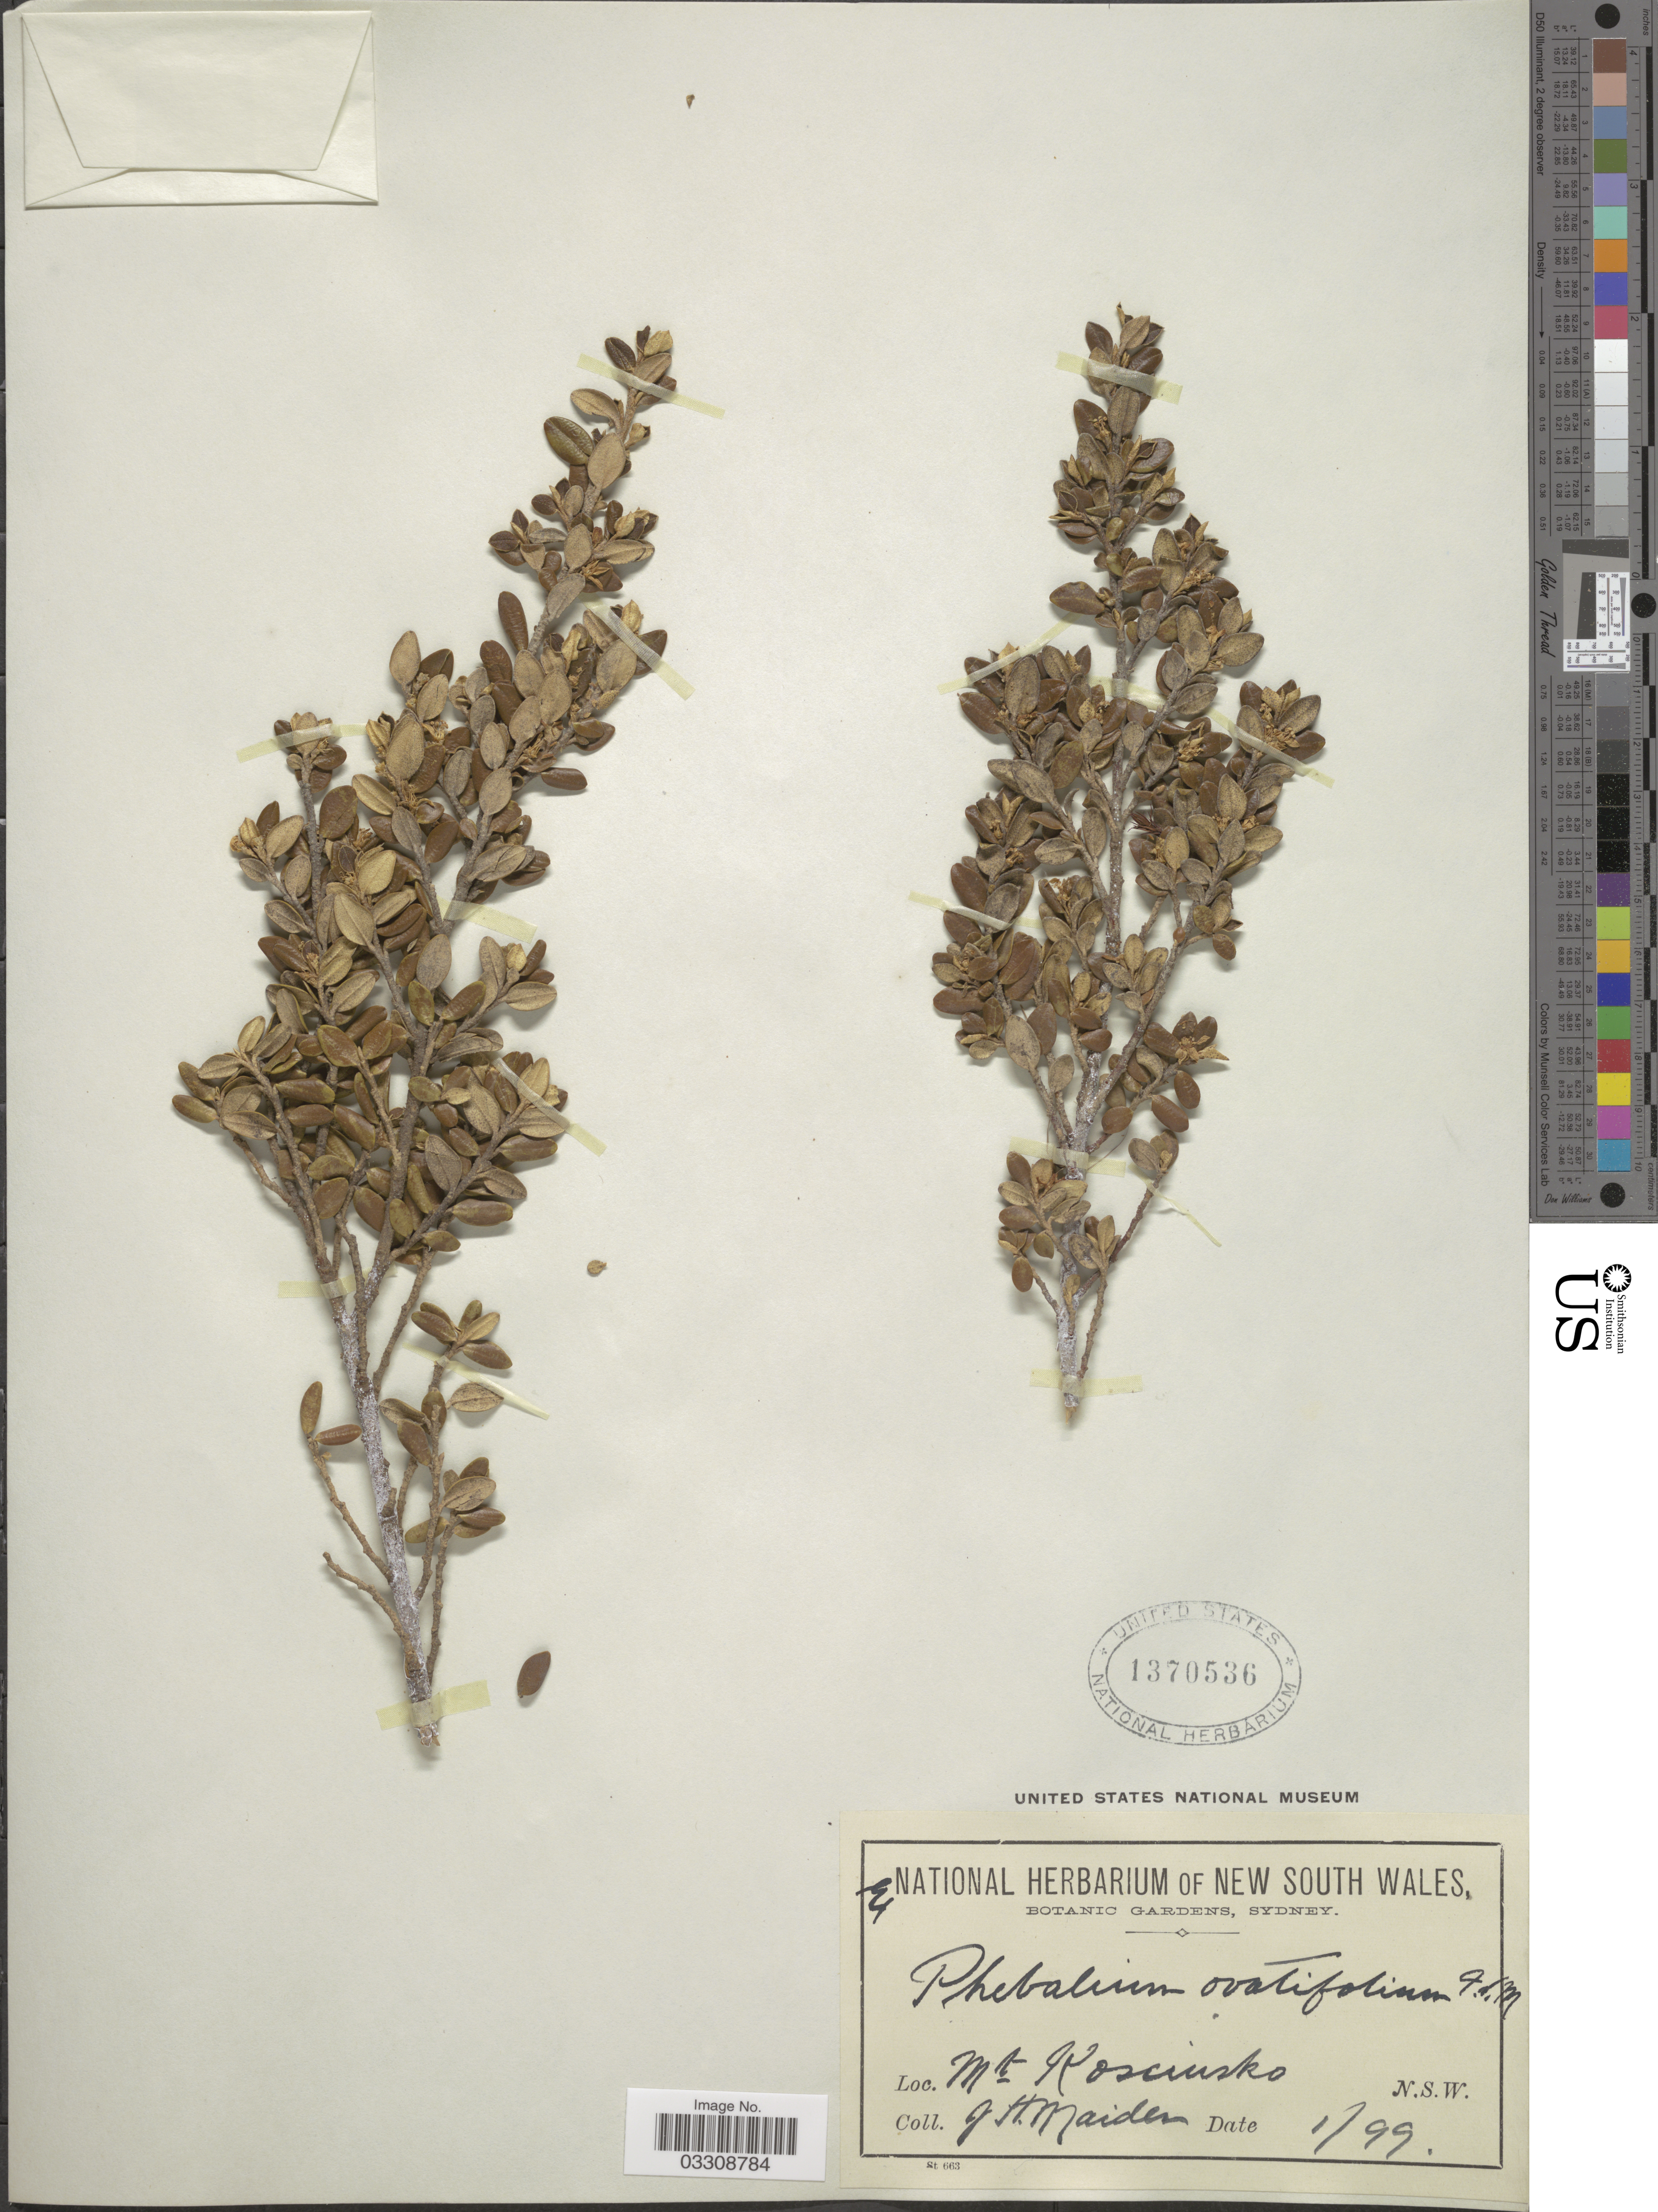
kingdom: Plantae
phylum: Tracheophyta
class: Magnoliopsida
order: Sapindales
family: Rutaceae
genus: Nematolepis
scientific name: Nematolepis ovatifolia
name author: (F. Muell.) Paul G. Wilson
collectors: J. Maiden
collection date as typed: Transcribed d/m/y: /1/99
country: Australia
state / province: New South Wales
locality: Mt. Kosciusko.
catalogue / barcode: US 1370536